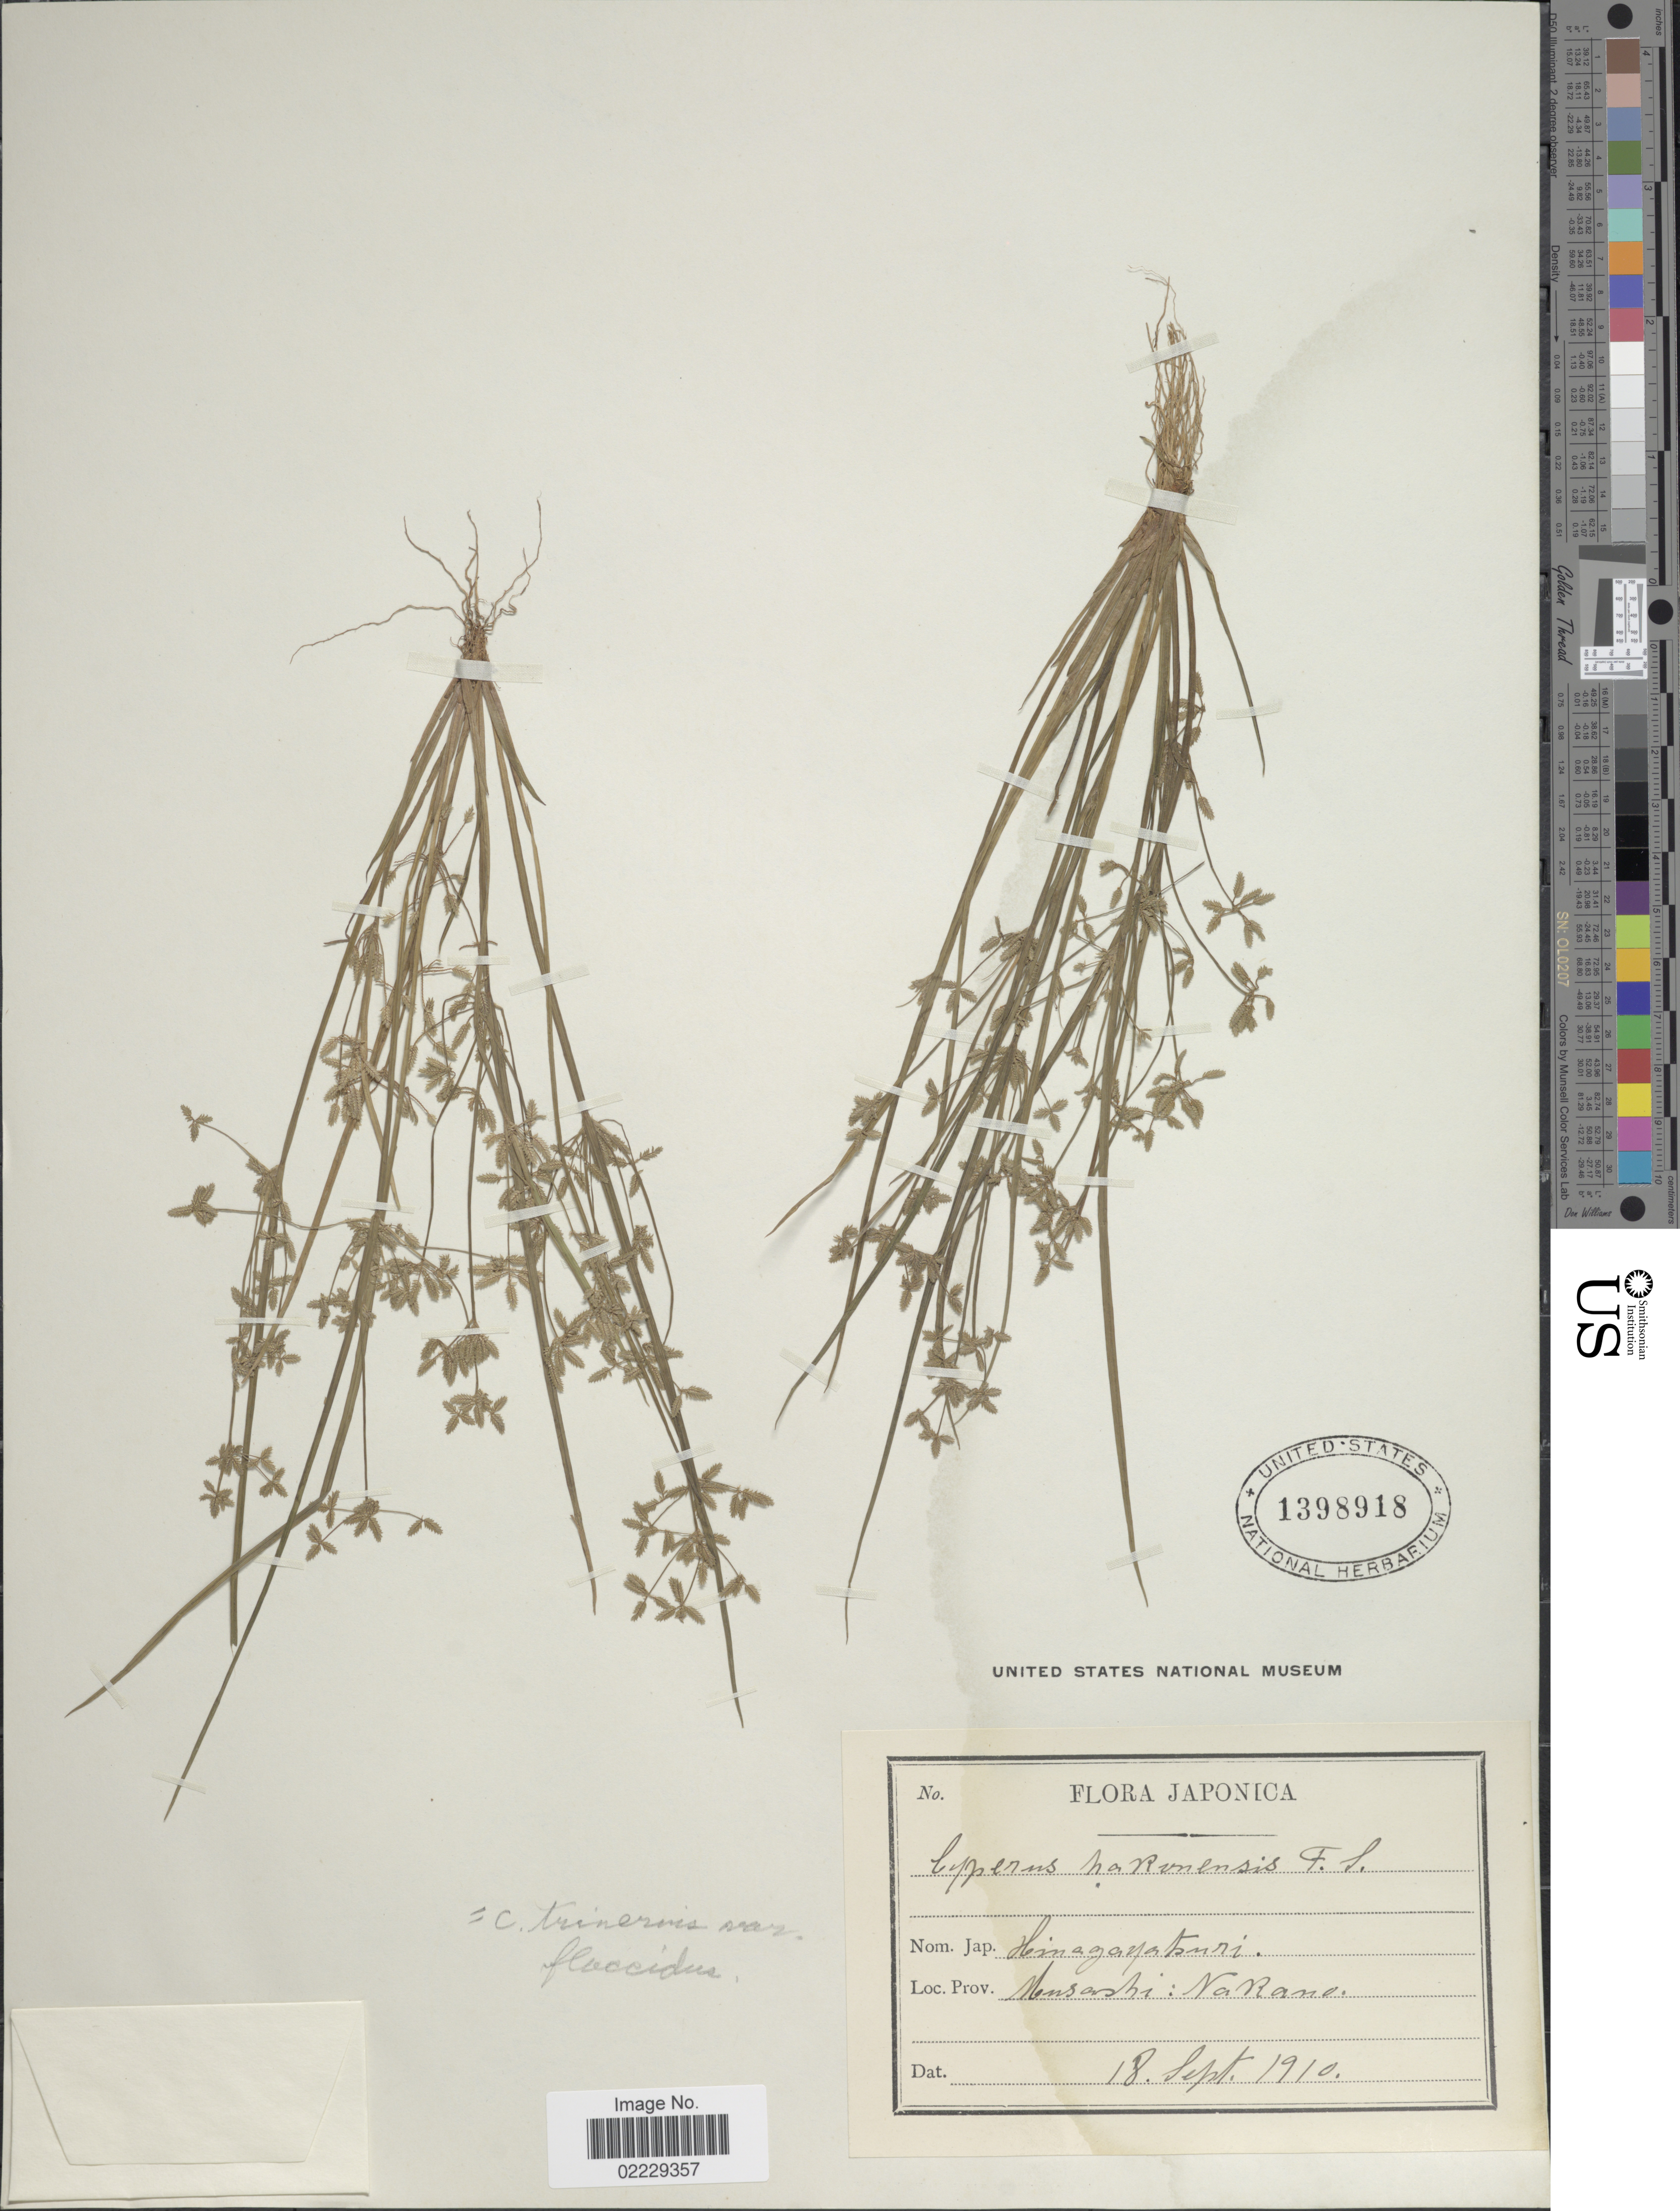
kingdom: Plantae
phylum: Tracheophyta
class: Liliopsida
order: Poales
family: Cyperaceae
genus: Cyperus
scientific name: Cyperus trinervis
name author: R. Br.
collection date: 1910-09-18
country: Japan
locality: Musashi: Narami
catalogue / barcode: US 1398918